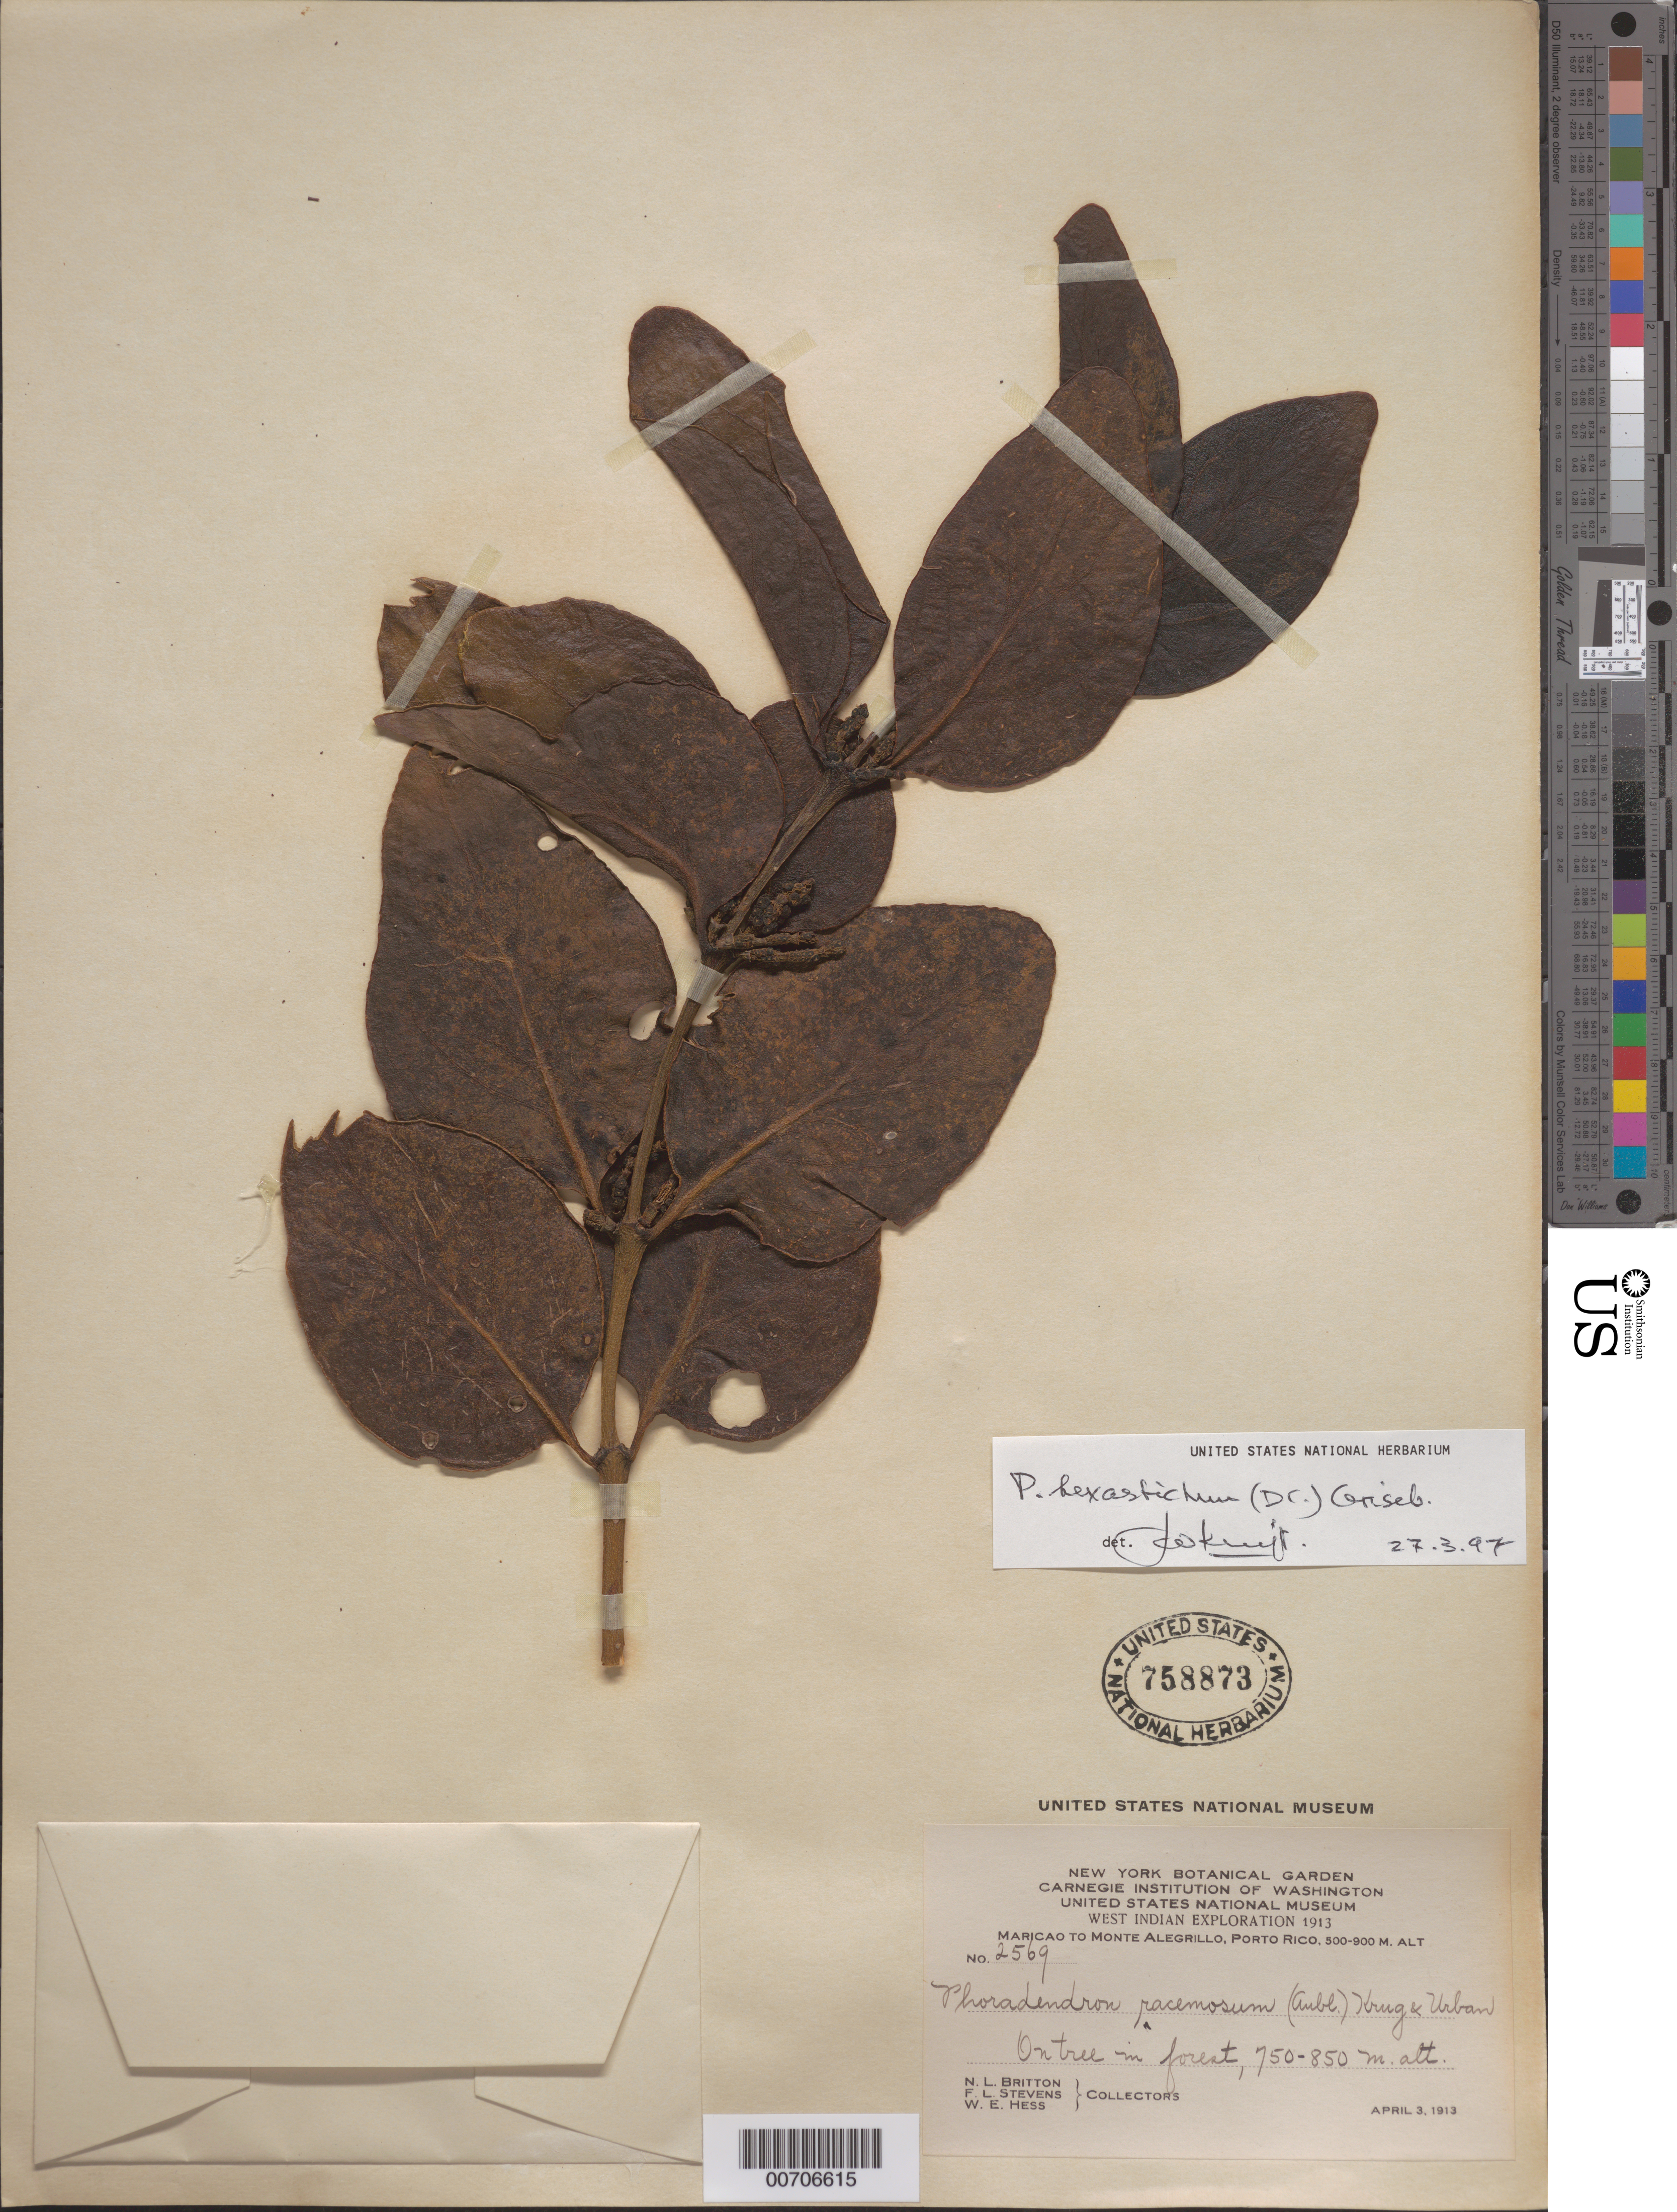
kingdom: Plantae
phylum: Tracheophyta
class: Magnoliopsida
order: Santalales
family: Viscaceae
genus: Phoradendron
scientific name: Phoradendron hexastichum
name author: (DC.) Griseb.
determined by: Kuijt, Job, (CANADA)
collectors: N. Britton, F. L. Stevens & W. Hess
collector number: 2569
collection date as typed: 03 Apr 1913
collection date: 1913-04-03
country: Puerto Rico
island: Greater Antilles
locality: Maricao to Monte Alegrillo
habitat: On tree in forest; 750 to 850 m alt.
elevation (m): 500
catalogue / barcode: US 758873